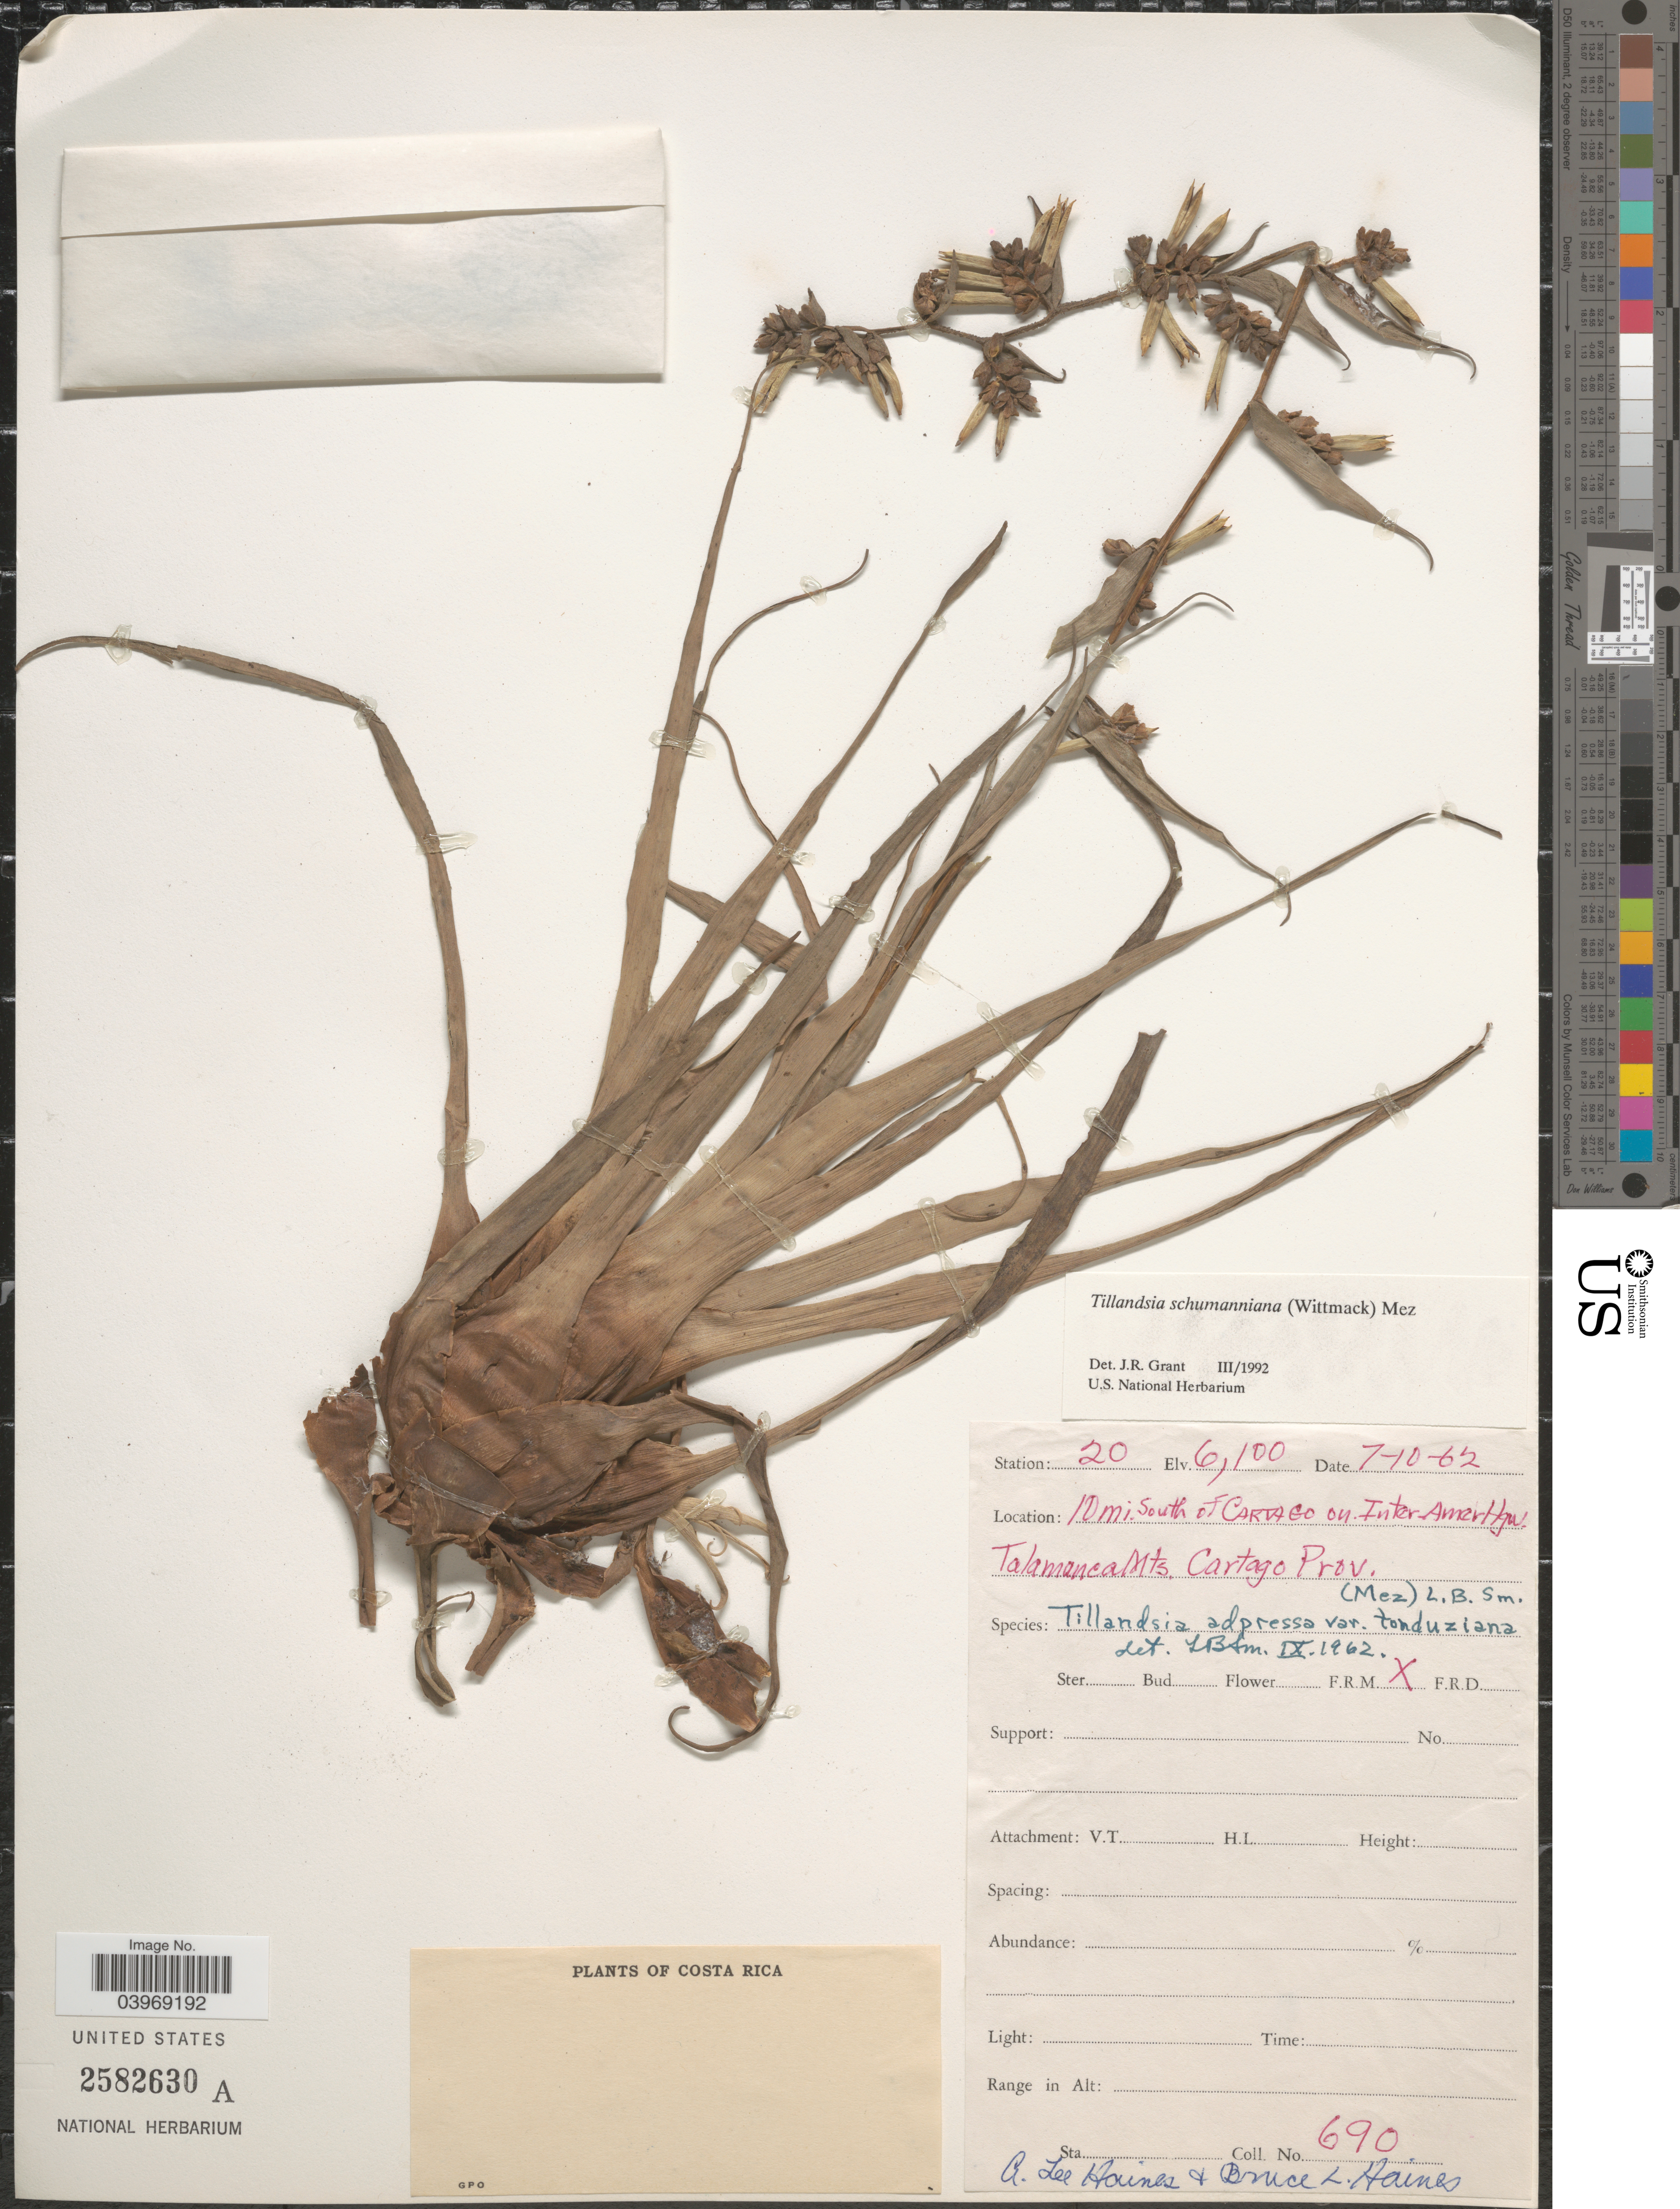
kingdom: Plantae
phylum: Tracheophyta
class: Liliopsida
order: Poales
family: Bromeliaceae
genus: Racinaea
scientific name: Racinaea schumanniana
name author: (Wittm.) J.R. Grant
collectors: A. L. Haines & B. L. Haines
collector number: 690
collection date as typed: Transcribed d/m/y: 7/10/62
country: Costa Rica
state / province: Cartago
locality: Station 20. 10 mi. south of Cartago on Inter Amer. Hgw. Talamanca Mts.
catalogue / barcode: US 2582630A